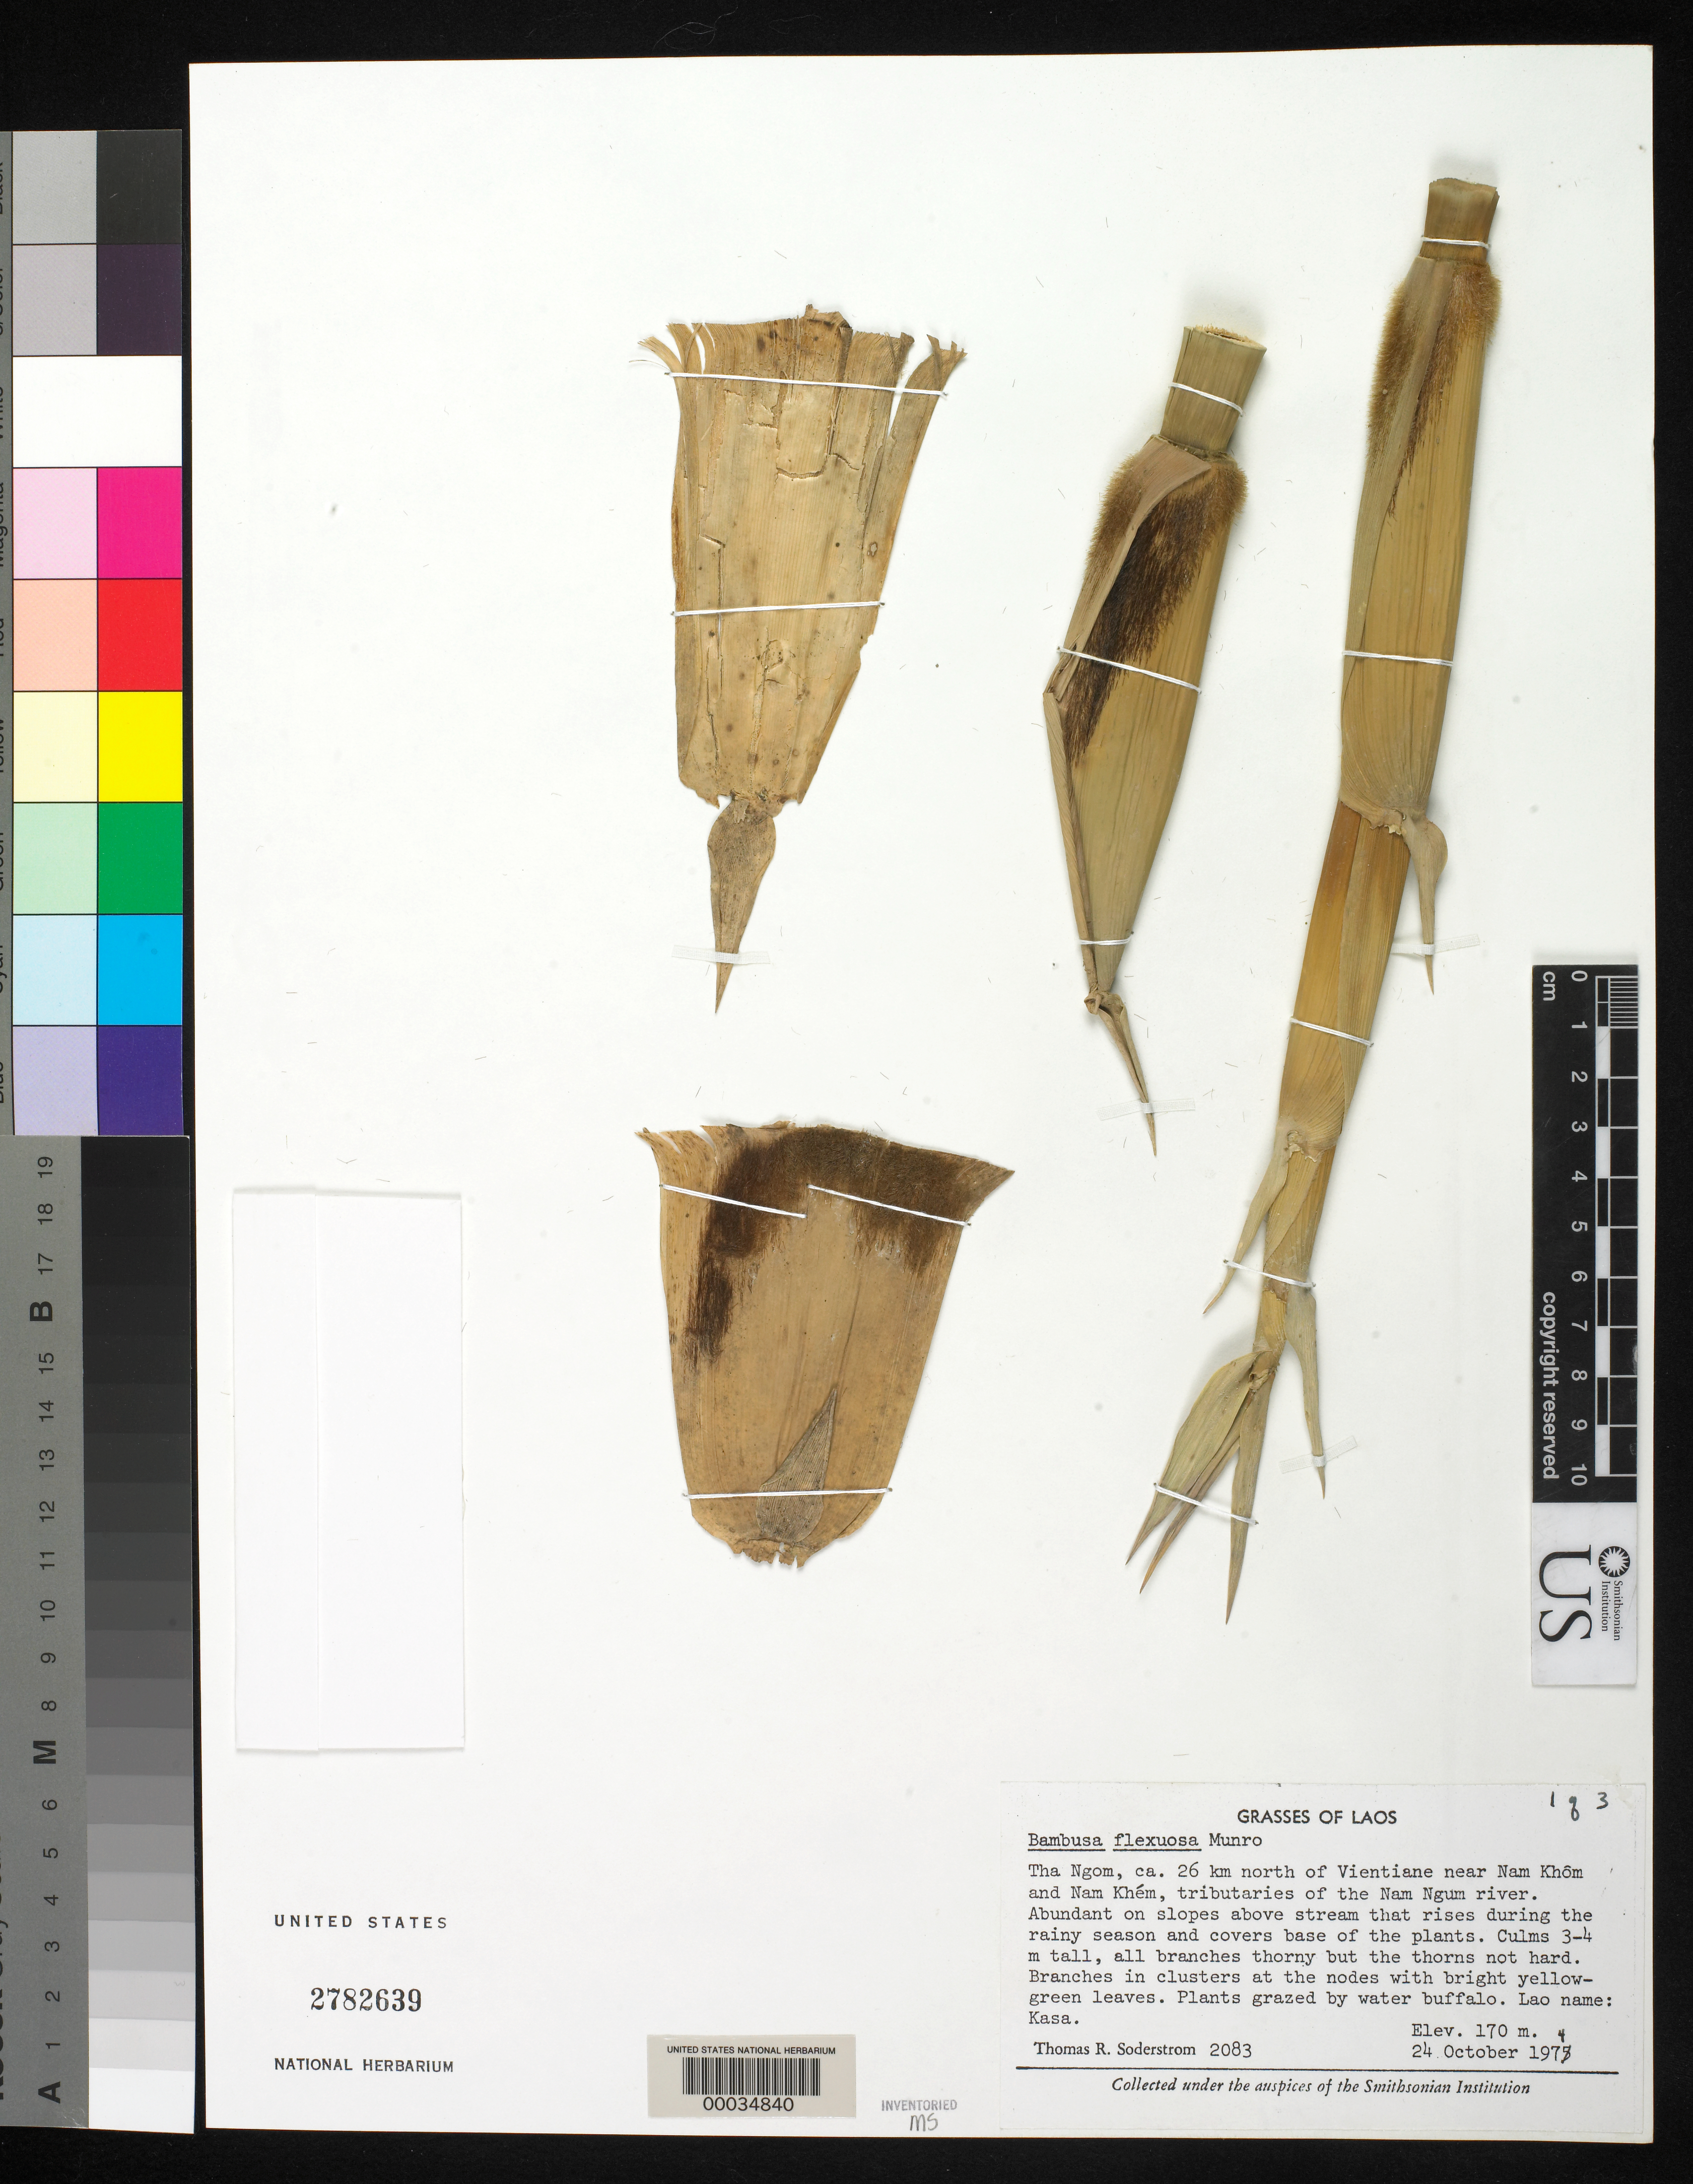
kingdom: Plantae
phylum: Tracheophyta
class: Liliopsida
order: Poales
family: Poaceae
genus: Bambusa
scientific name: Bambusa flexuosa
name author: Munro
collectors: T. R. Soderstrom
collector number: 2083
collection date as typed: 24 Oct 1974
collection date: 1974-10-24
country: Laos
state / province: Houaphan / Viangchan / Xiagnabouli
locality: Tha Ngom, vientiane, Nam Khom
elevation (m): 170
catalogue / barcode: US 2782639